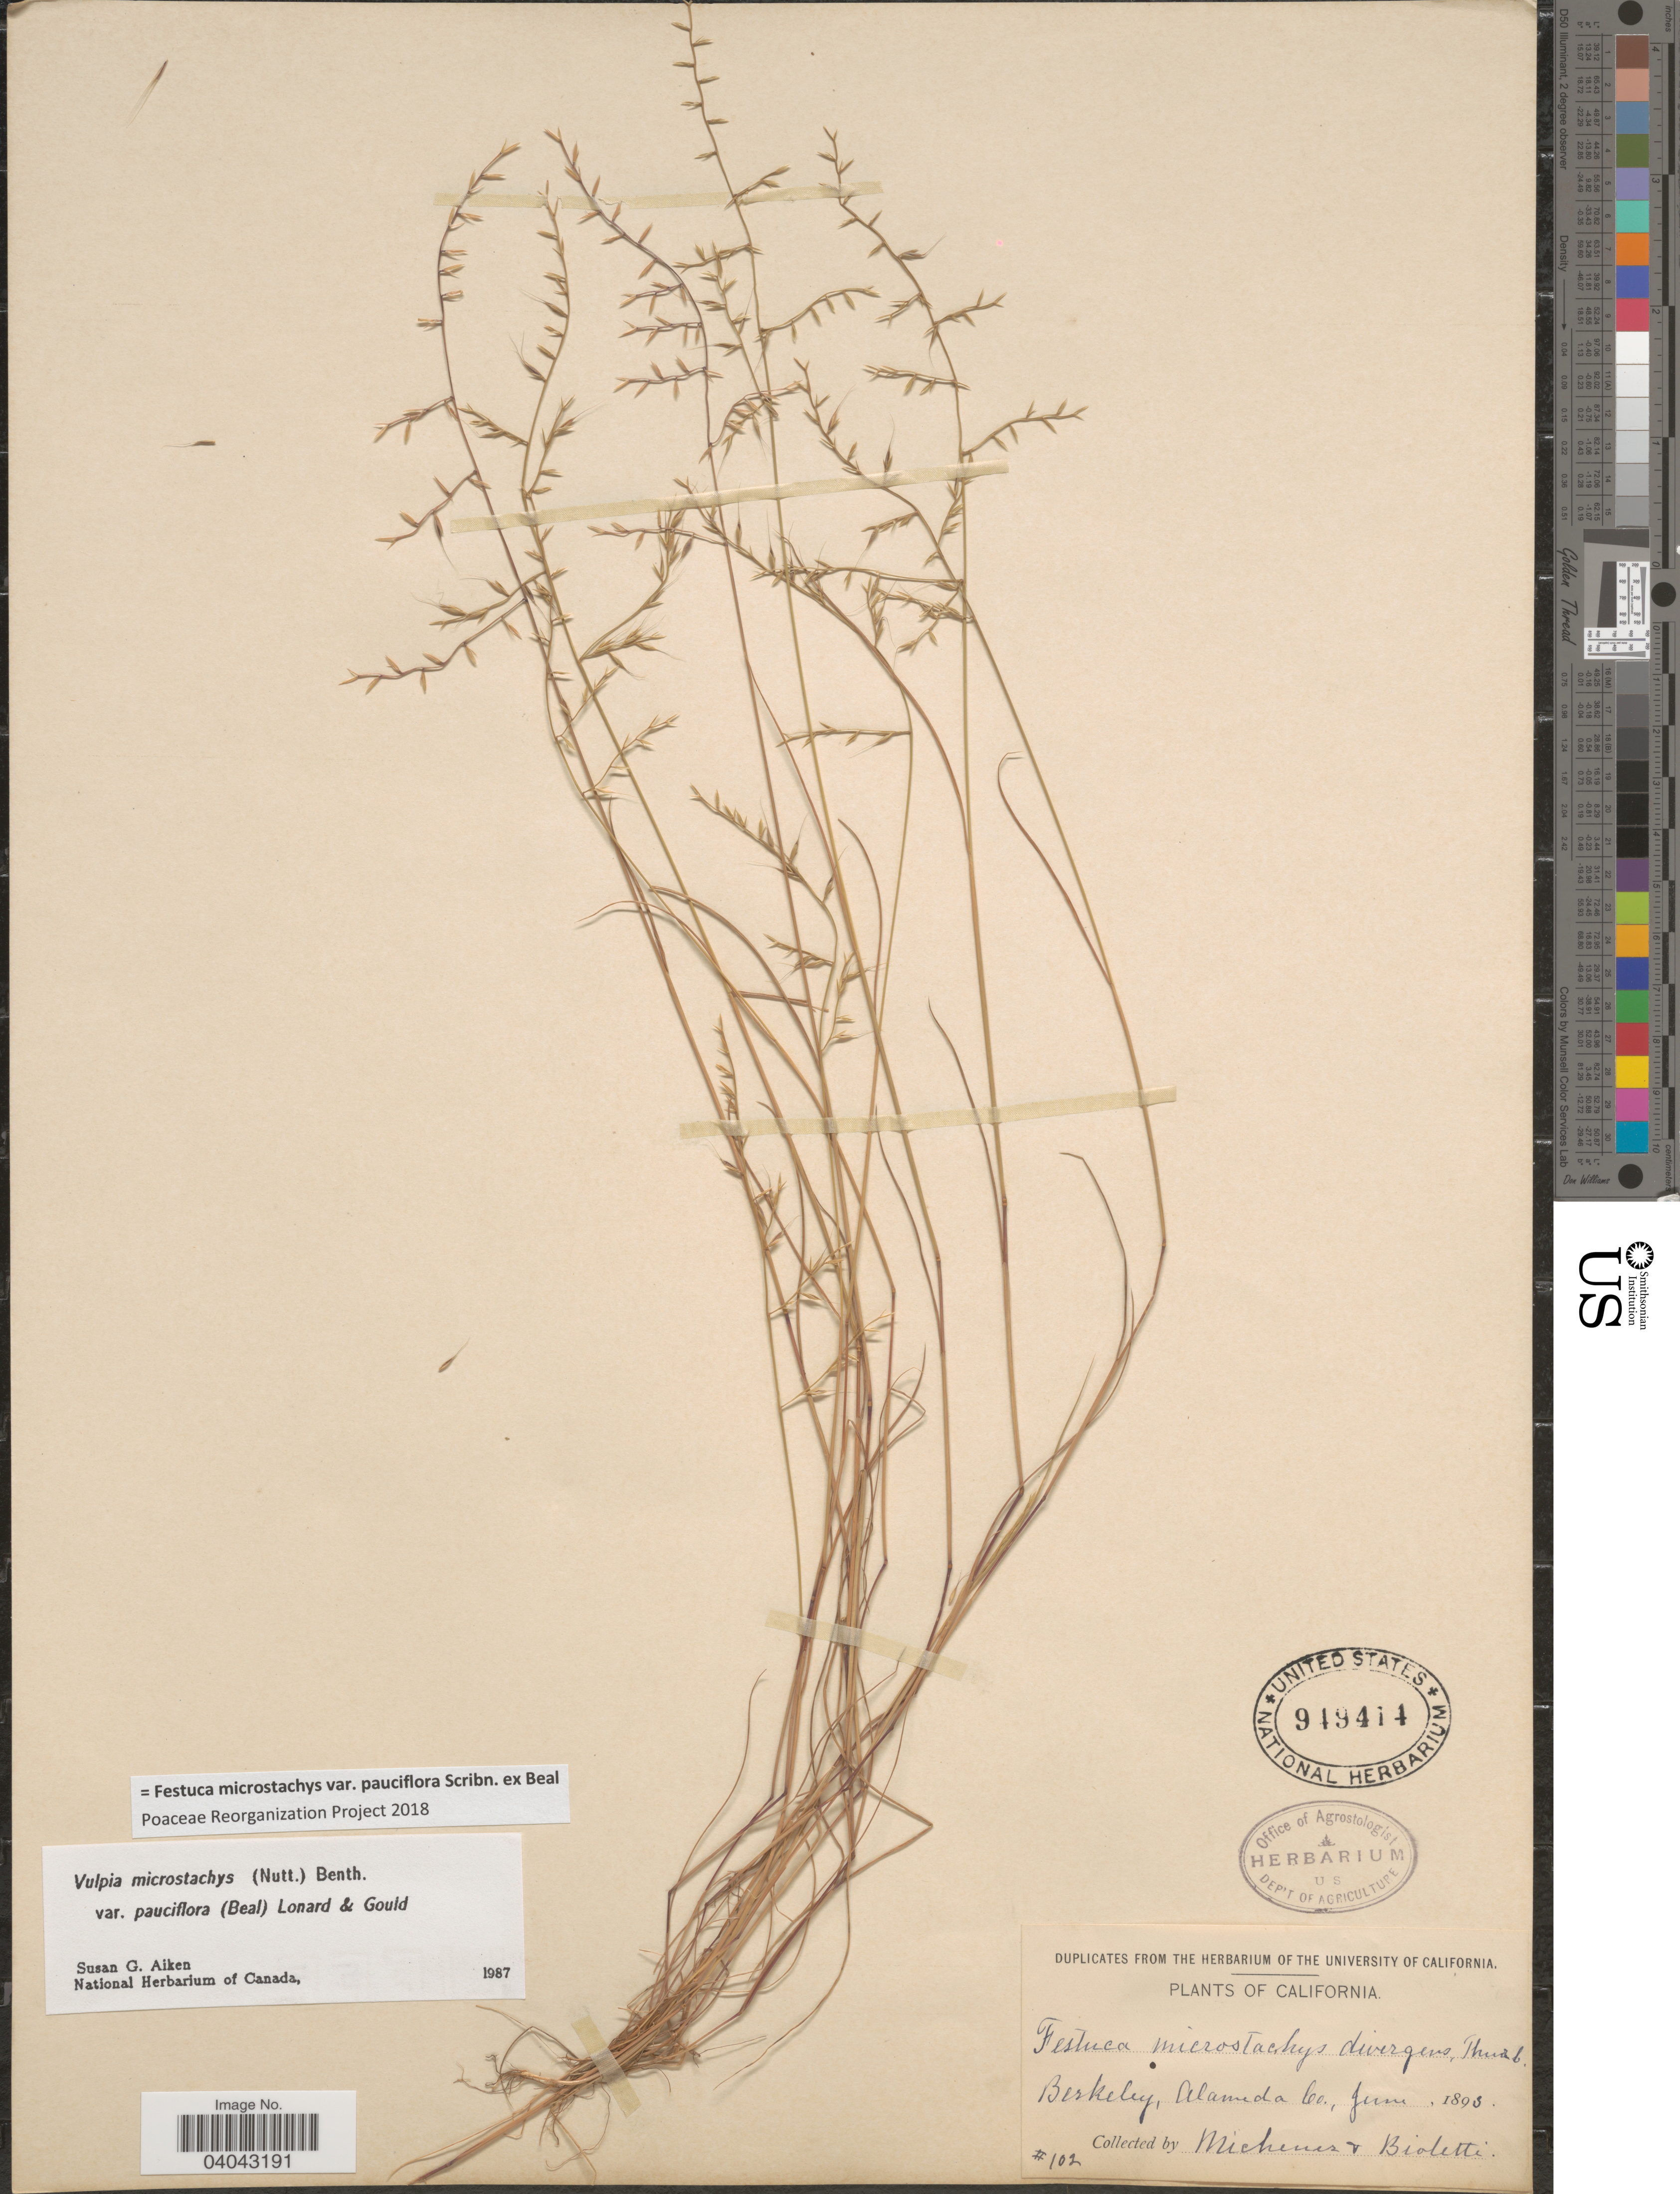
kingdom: Plantae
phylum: Tracheophyta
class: Liliopsida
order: Poales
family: Poaceae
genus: Festuca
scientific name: Festuca microstachys var. pauciflora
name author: Scribn. ex W.J. Beal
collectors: -. Michener & -- Bioletti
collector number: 102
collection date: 1893-06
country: United States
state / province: California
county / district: Alameda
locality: Berkeley, Alameda Co.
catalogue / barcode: US 949414